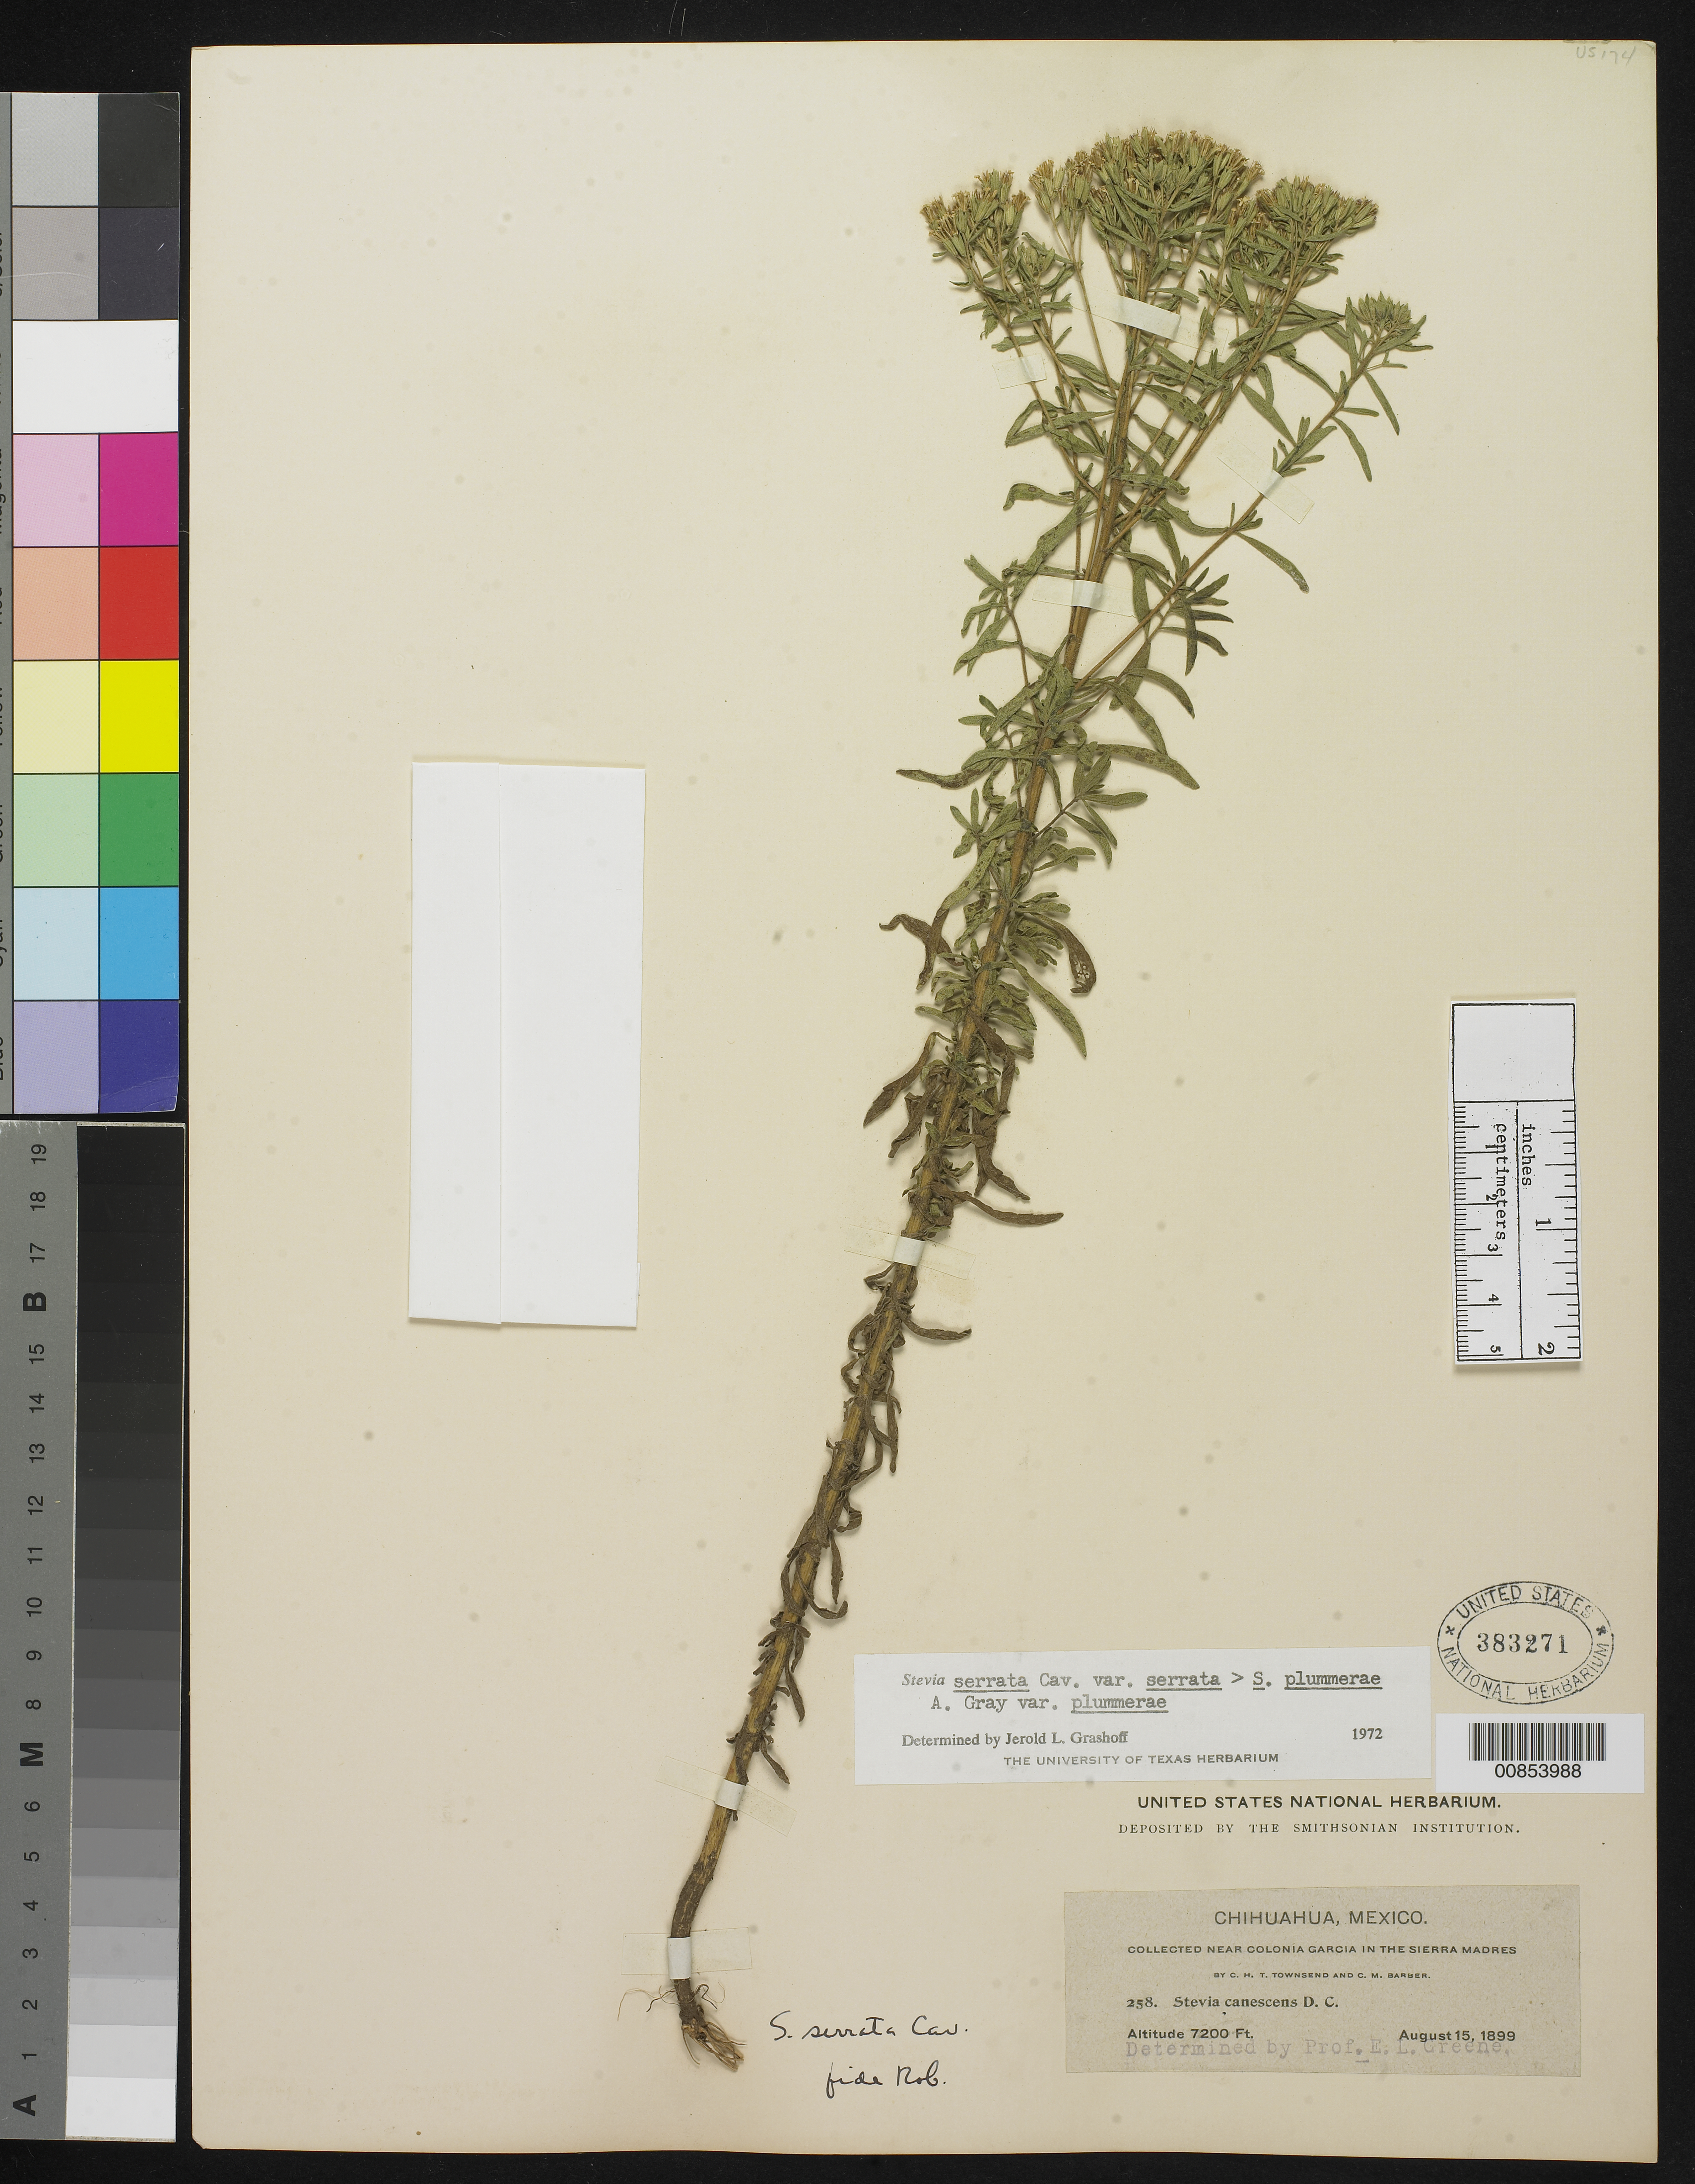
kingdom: Plantae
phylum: Tracheophyta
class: Magnoliopsida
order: Asterales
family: Asteraceae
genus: Stevia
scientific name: Stevia serrata var. serrata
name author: Cav.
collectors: C. H. T. Townsend & C. Barber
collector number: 258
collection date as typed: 15 Aug 1899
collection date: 1899-08-15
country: Mexico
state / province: Chihuahua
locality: Near Colonia García in the Sierra Madre.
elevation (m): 2195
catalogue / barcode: US 383271